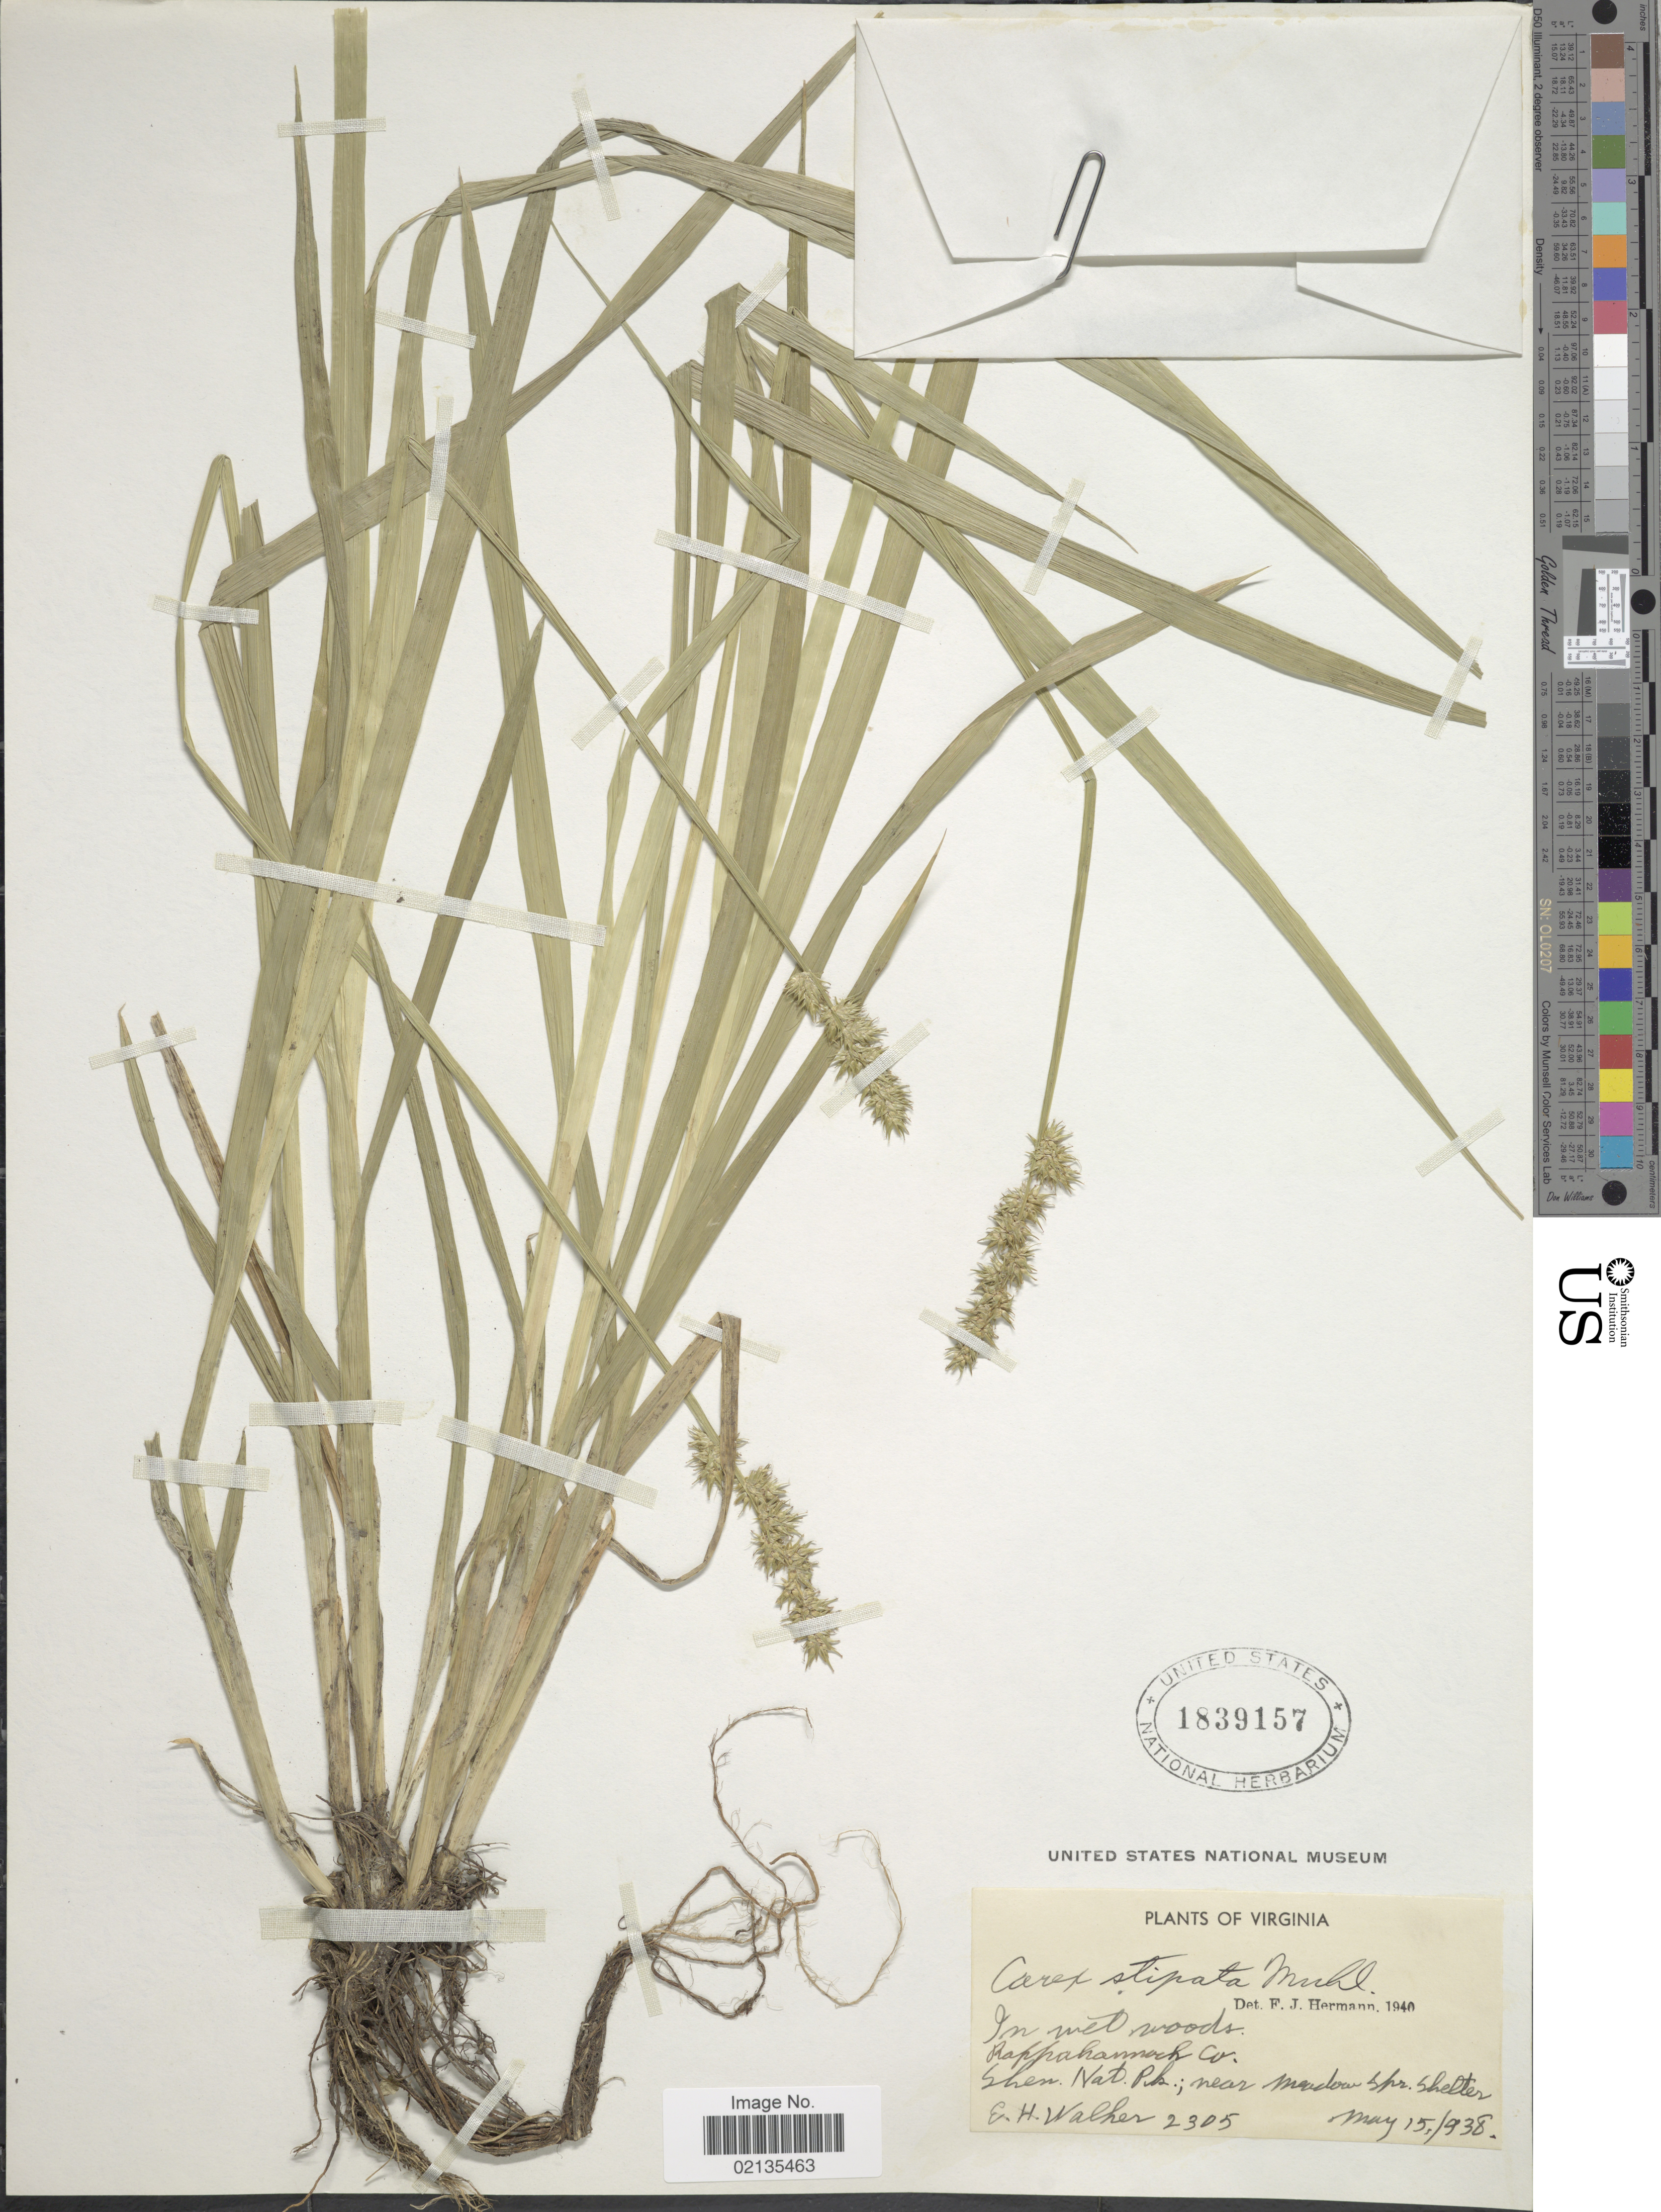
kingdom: Plantae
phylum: Tracheophyta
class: Liliopsida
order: Poales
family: Cyperaceae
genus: Carex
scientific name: Carex stipata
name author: Muhl. ex Willd.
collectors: E. H. Walker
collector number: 2305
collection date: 1938-05-15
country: United States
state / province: Virginia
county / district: Rappahannock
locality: In wet woods, Rappahannock Co., Shen. Nat. Pk.; near meadow spr. Shelter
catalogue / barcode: US 1839157